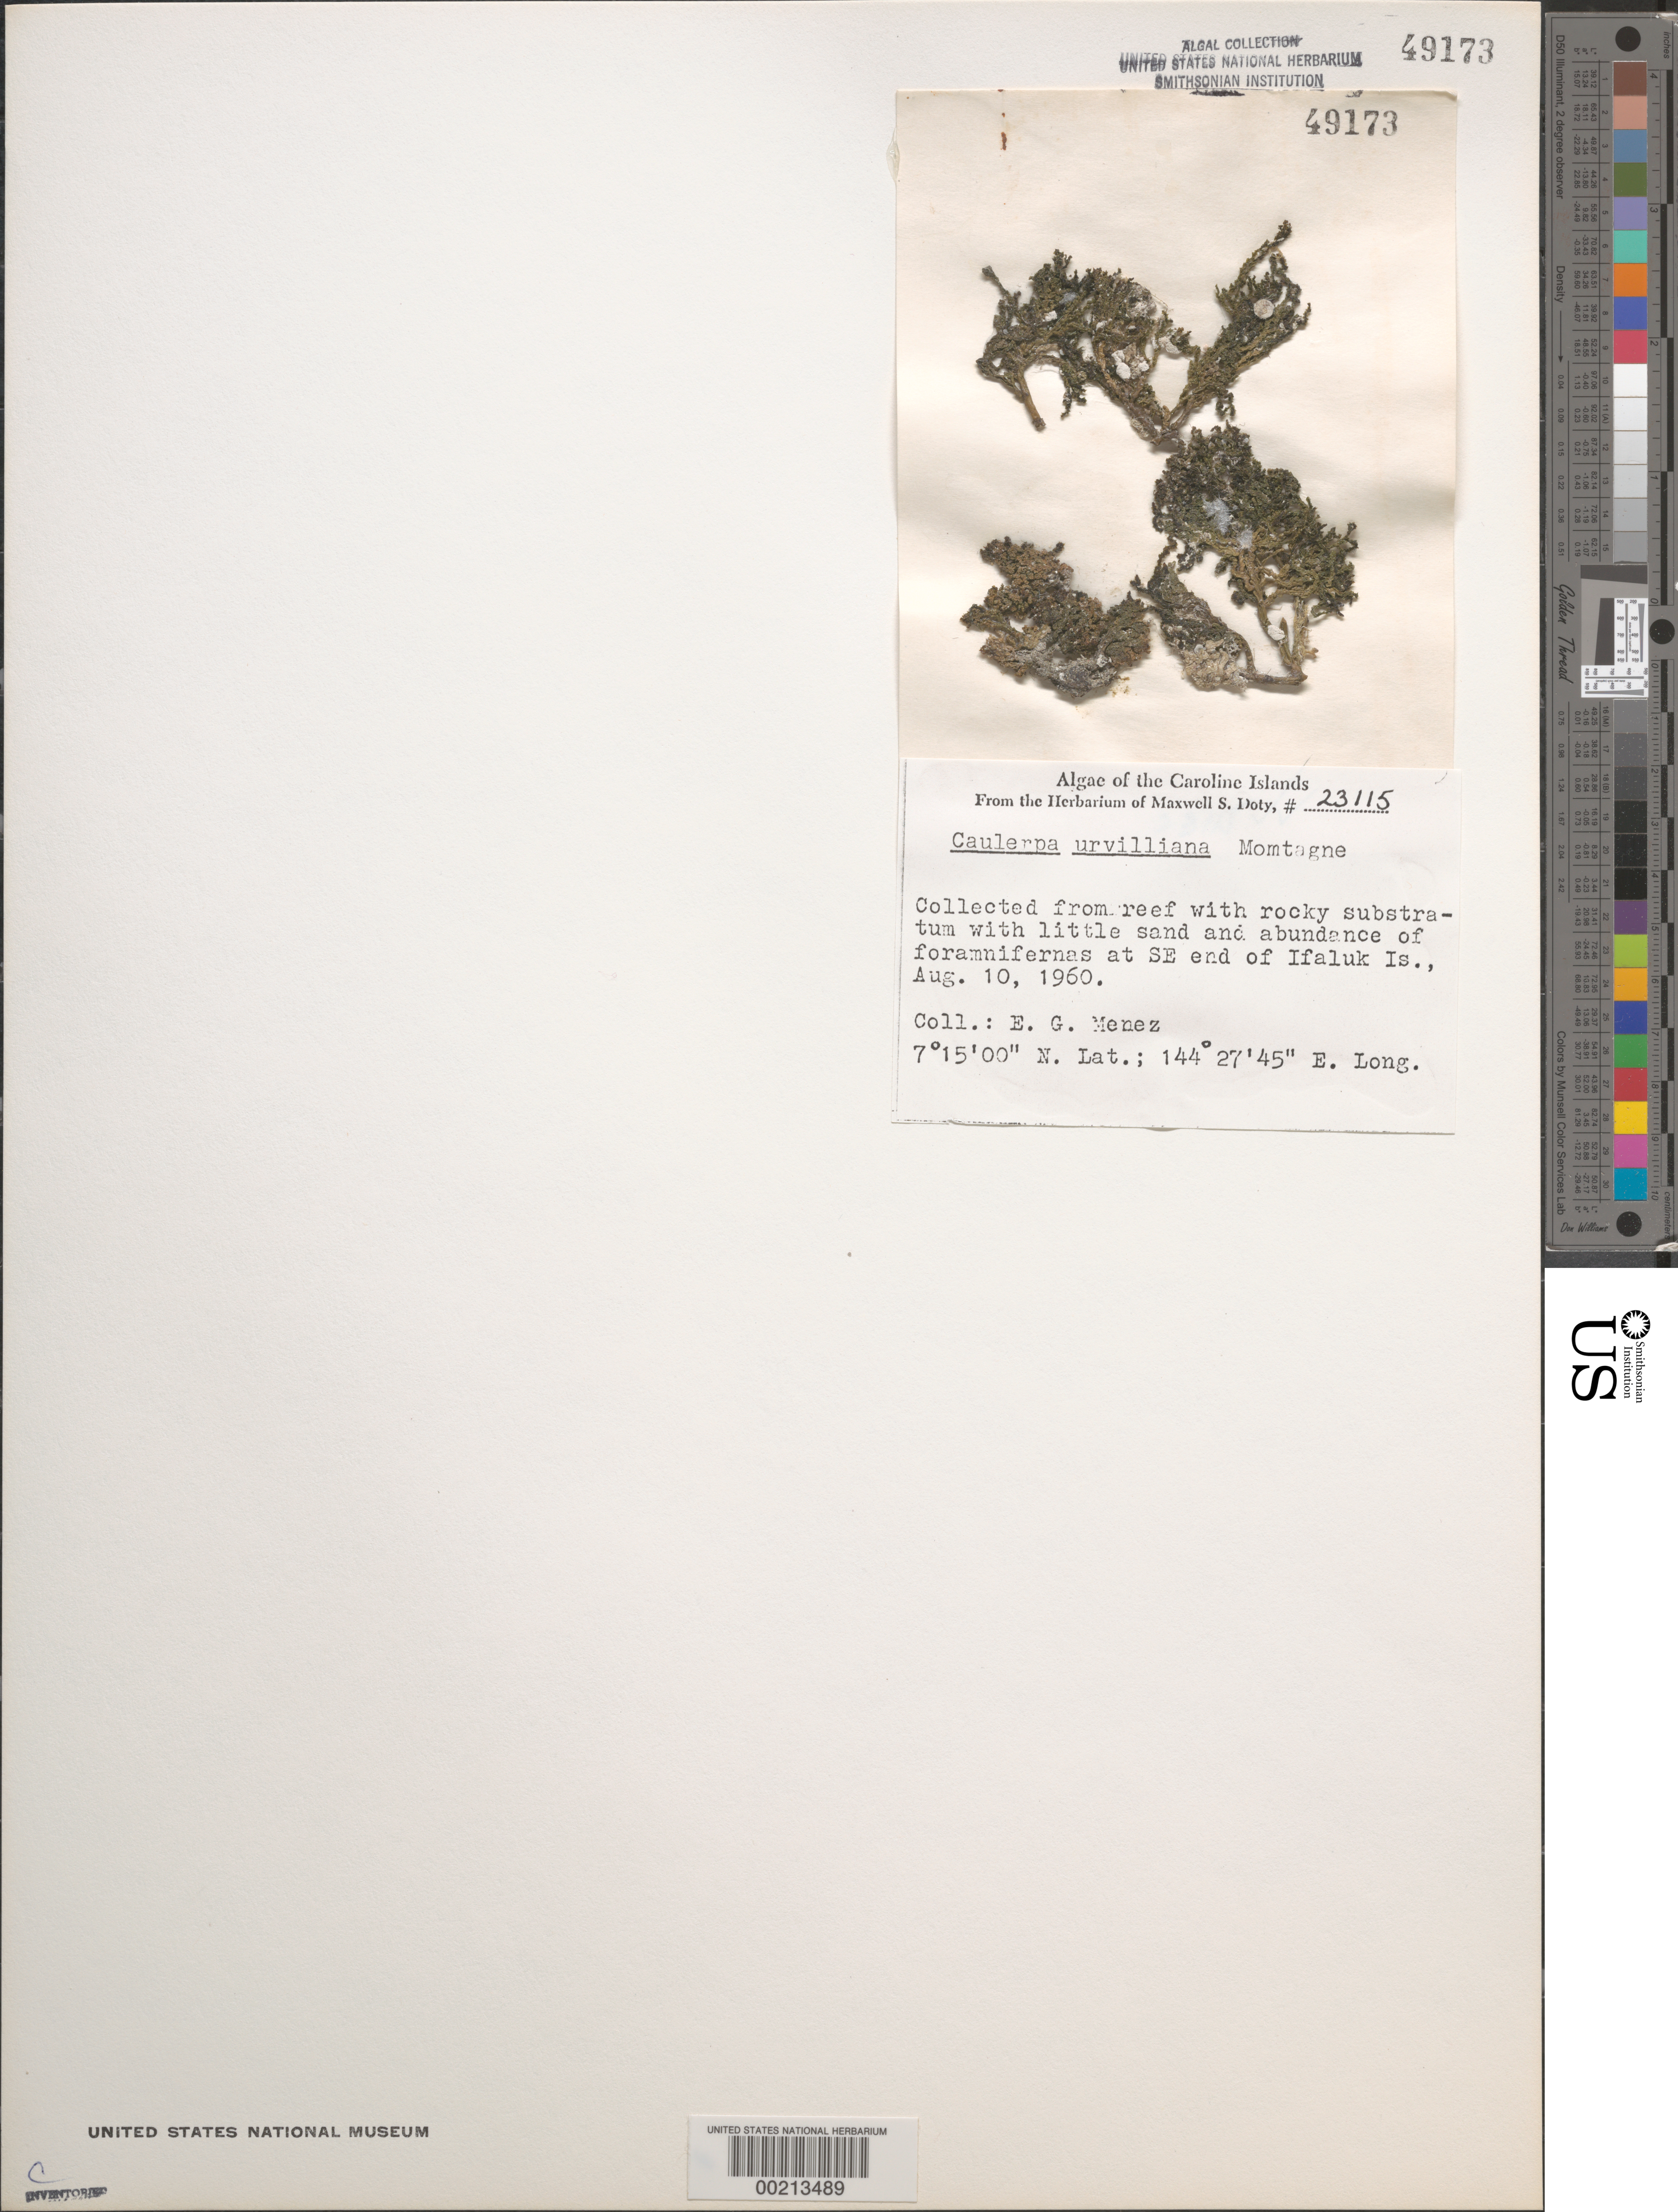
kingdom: Plantae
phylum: Chlorophyta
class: Ulvophyceae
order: Bryopsidales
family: Caulerpaceae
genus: Caulerpa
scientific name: Caulerpa urvilleana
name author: Mont.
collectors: Meñez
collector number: MSD 23115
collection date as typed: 10 Aug 1960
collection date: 1960-08-10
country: Micronesia, Federated States of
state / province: Yap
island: Ifalik (Ifaluk) Atoll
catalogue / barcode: US 49173